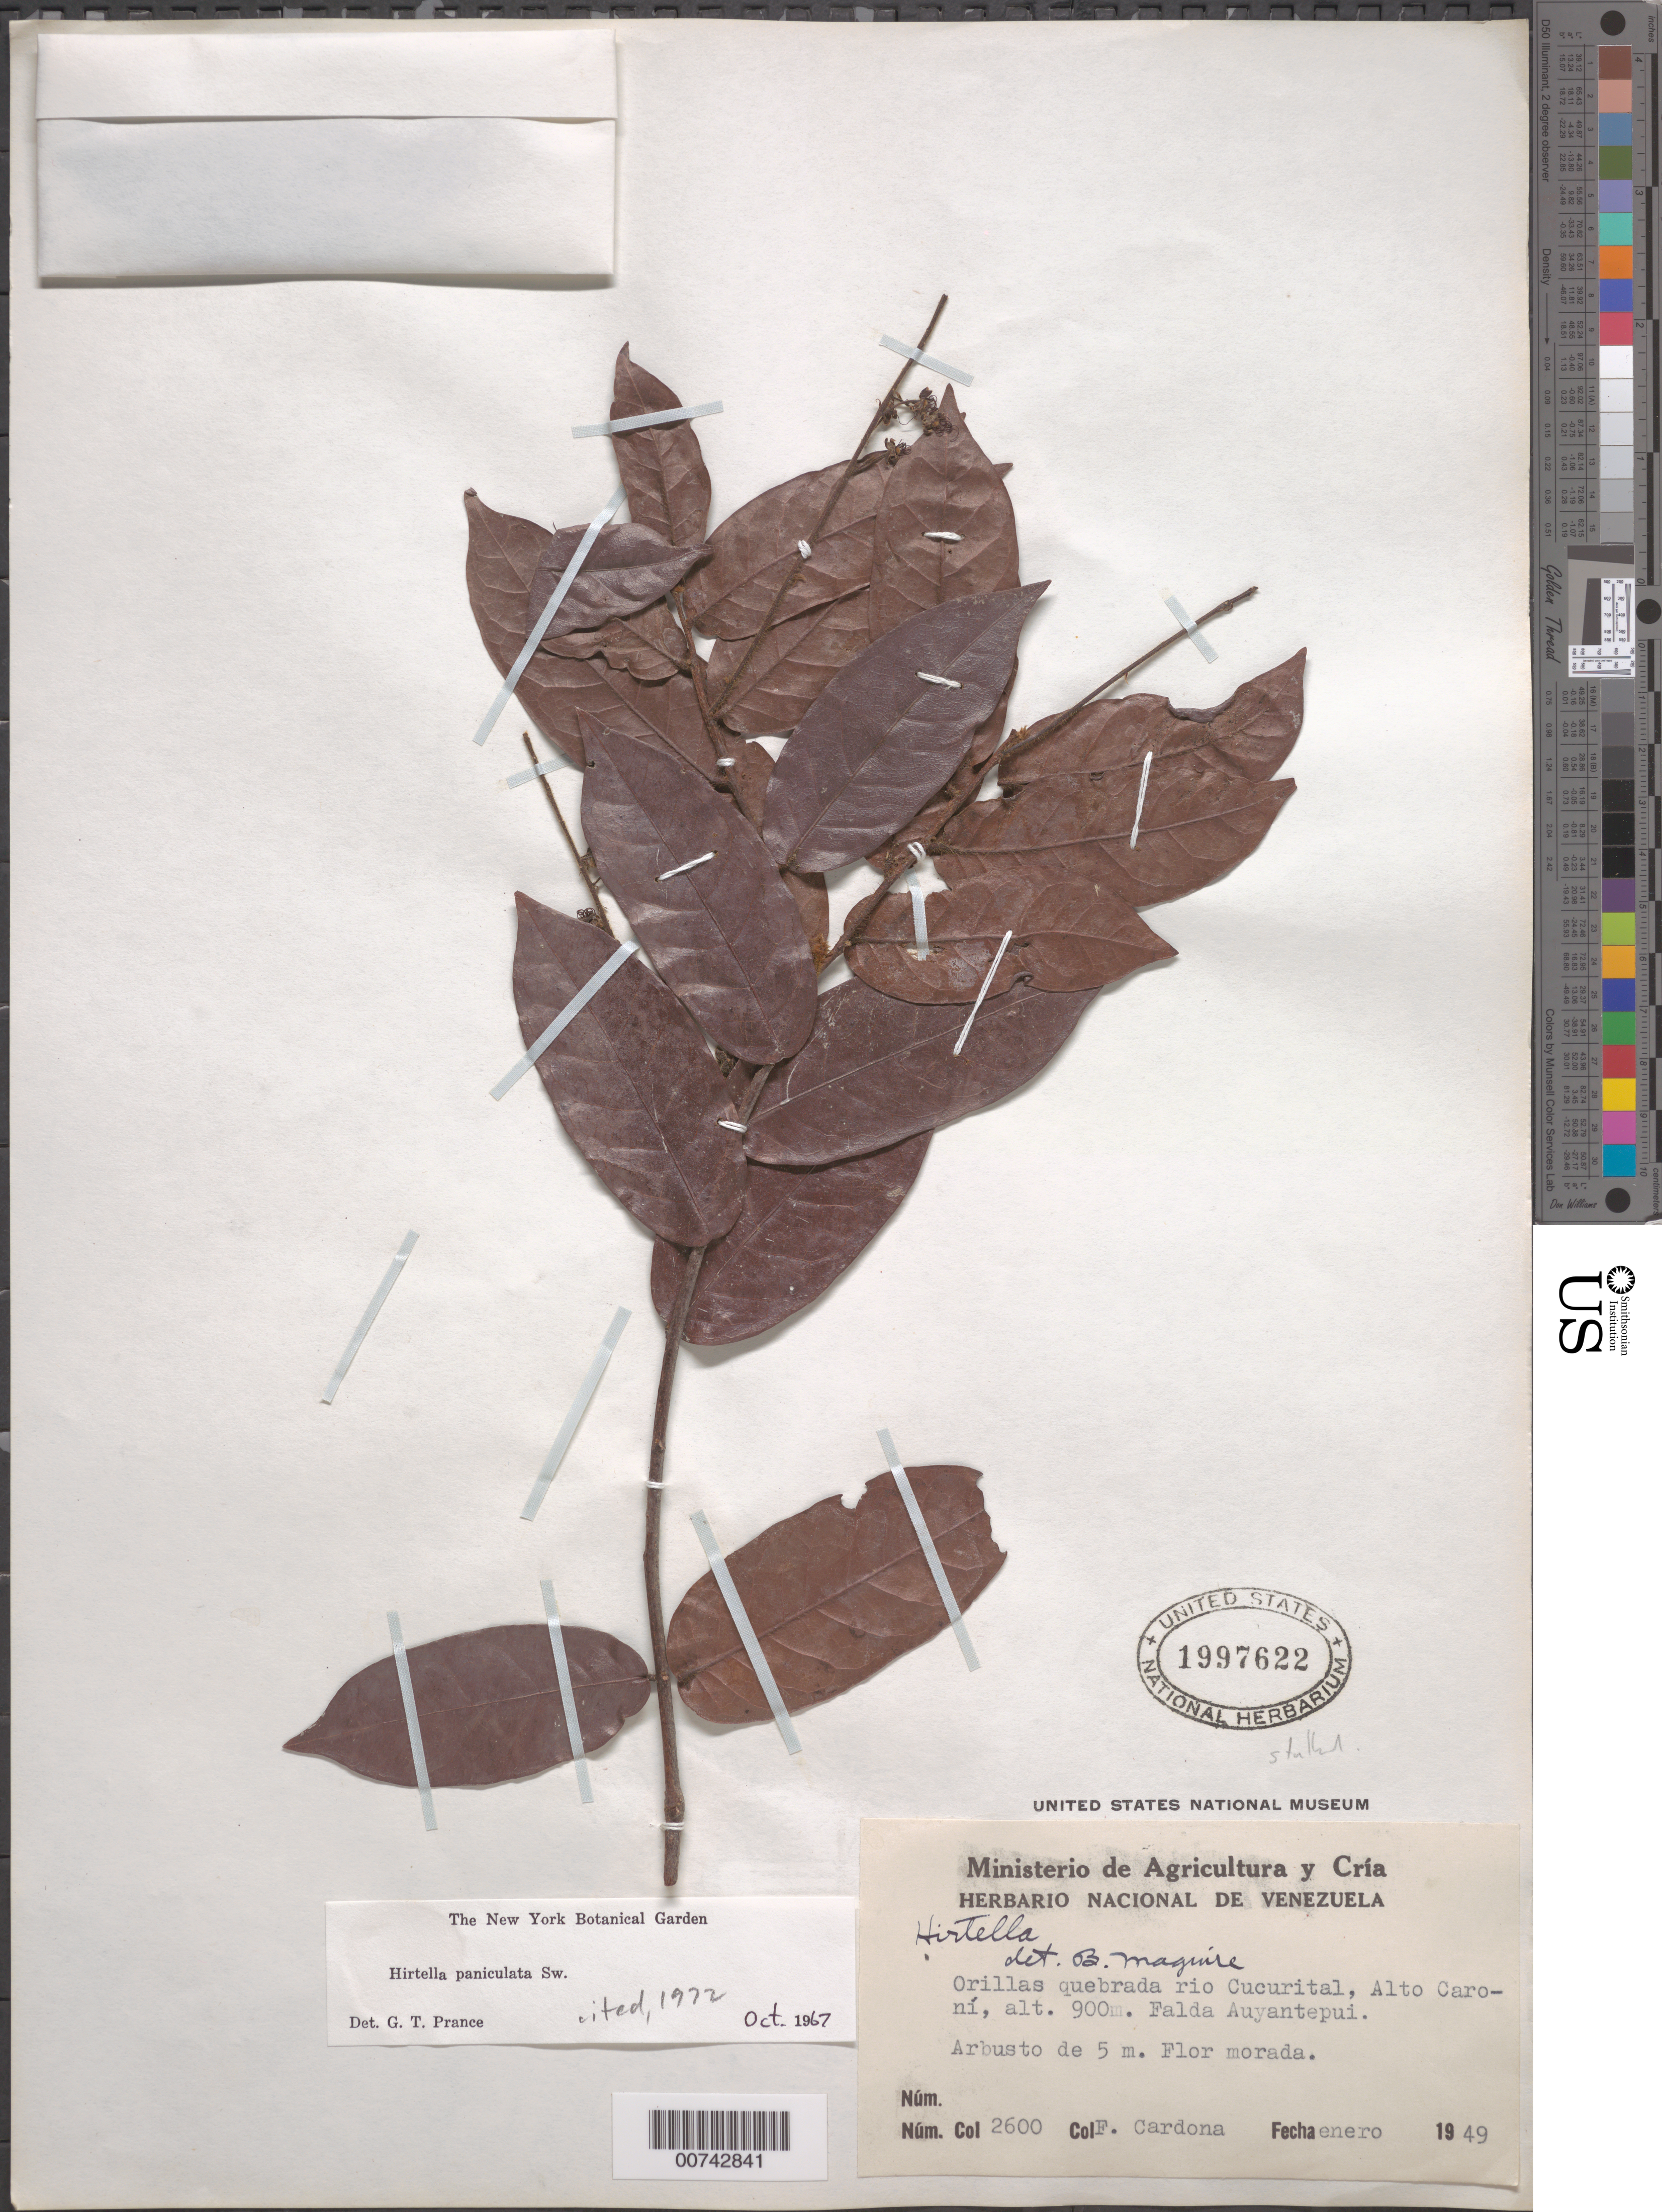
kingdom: Plantae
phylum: Tracheophyta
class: Magnoliopsida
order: Malpighiales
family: Chrysobalanaceae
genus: Hirtella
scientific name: Hirtella paniculata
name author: Sw.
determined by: Prance, G. T.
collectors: F. Cardona Puig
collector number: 2600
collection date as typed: Jan-49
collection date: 1949-01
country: Venezuela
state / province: Bolívar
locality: Río Cucuital, Alto Río Caroní, Faldas Auyantepuí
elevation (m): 900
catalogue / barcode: US 1997622